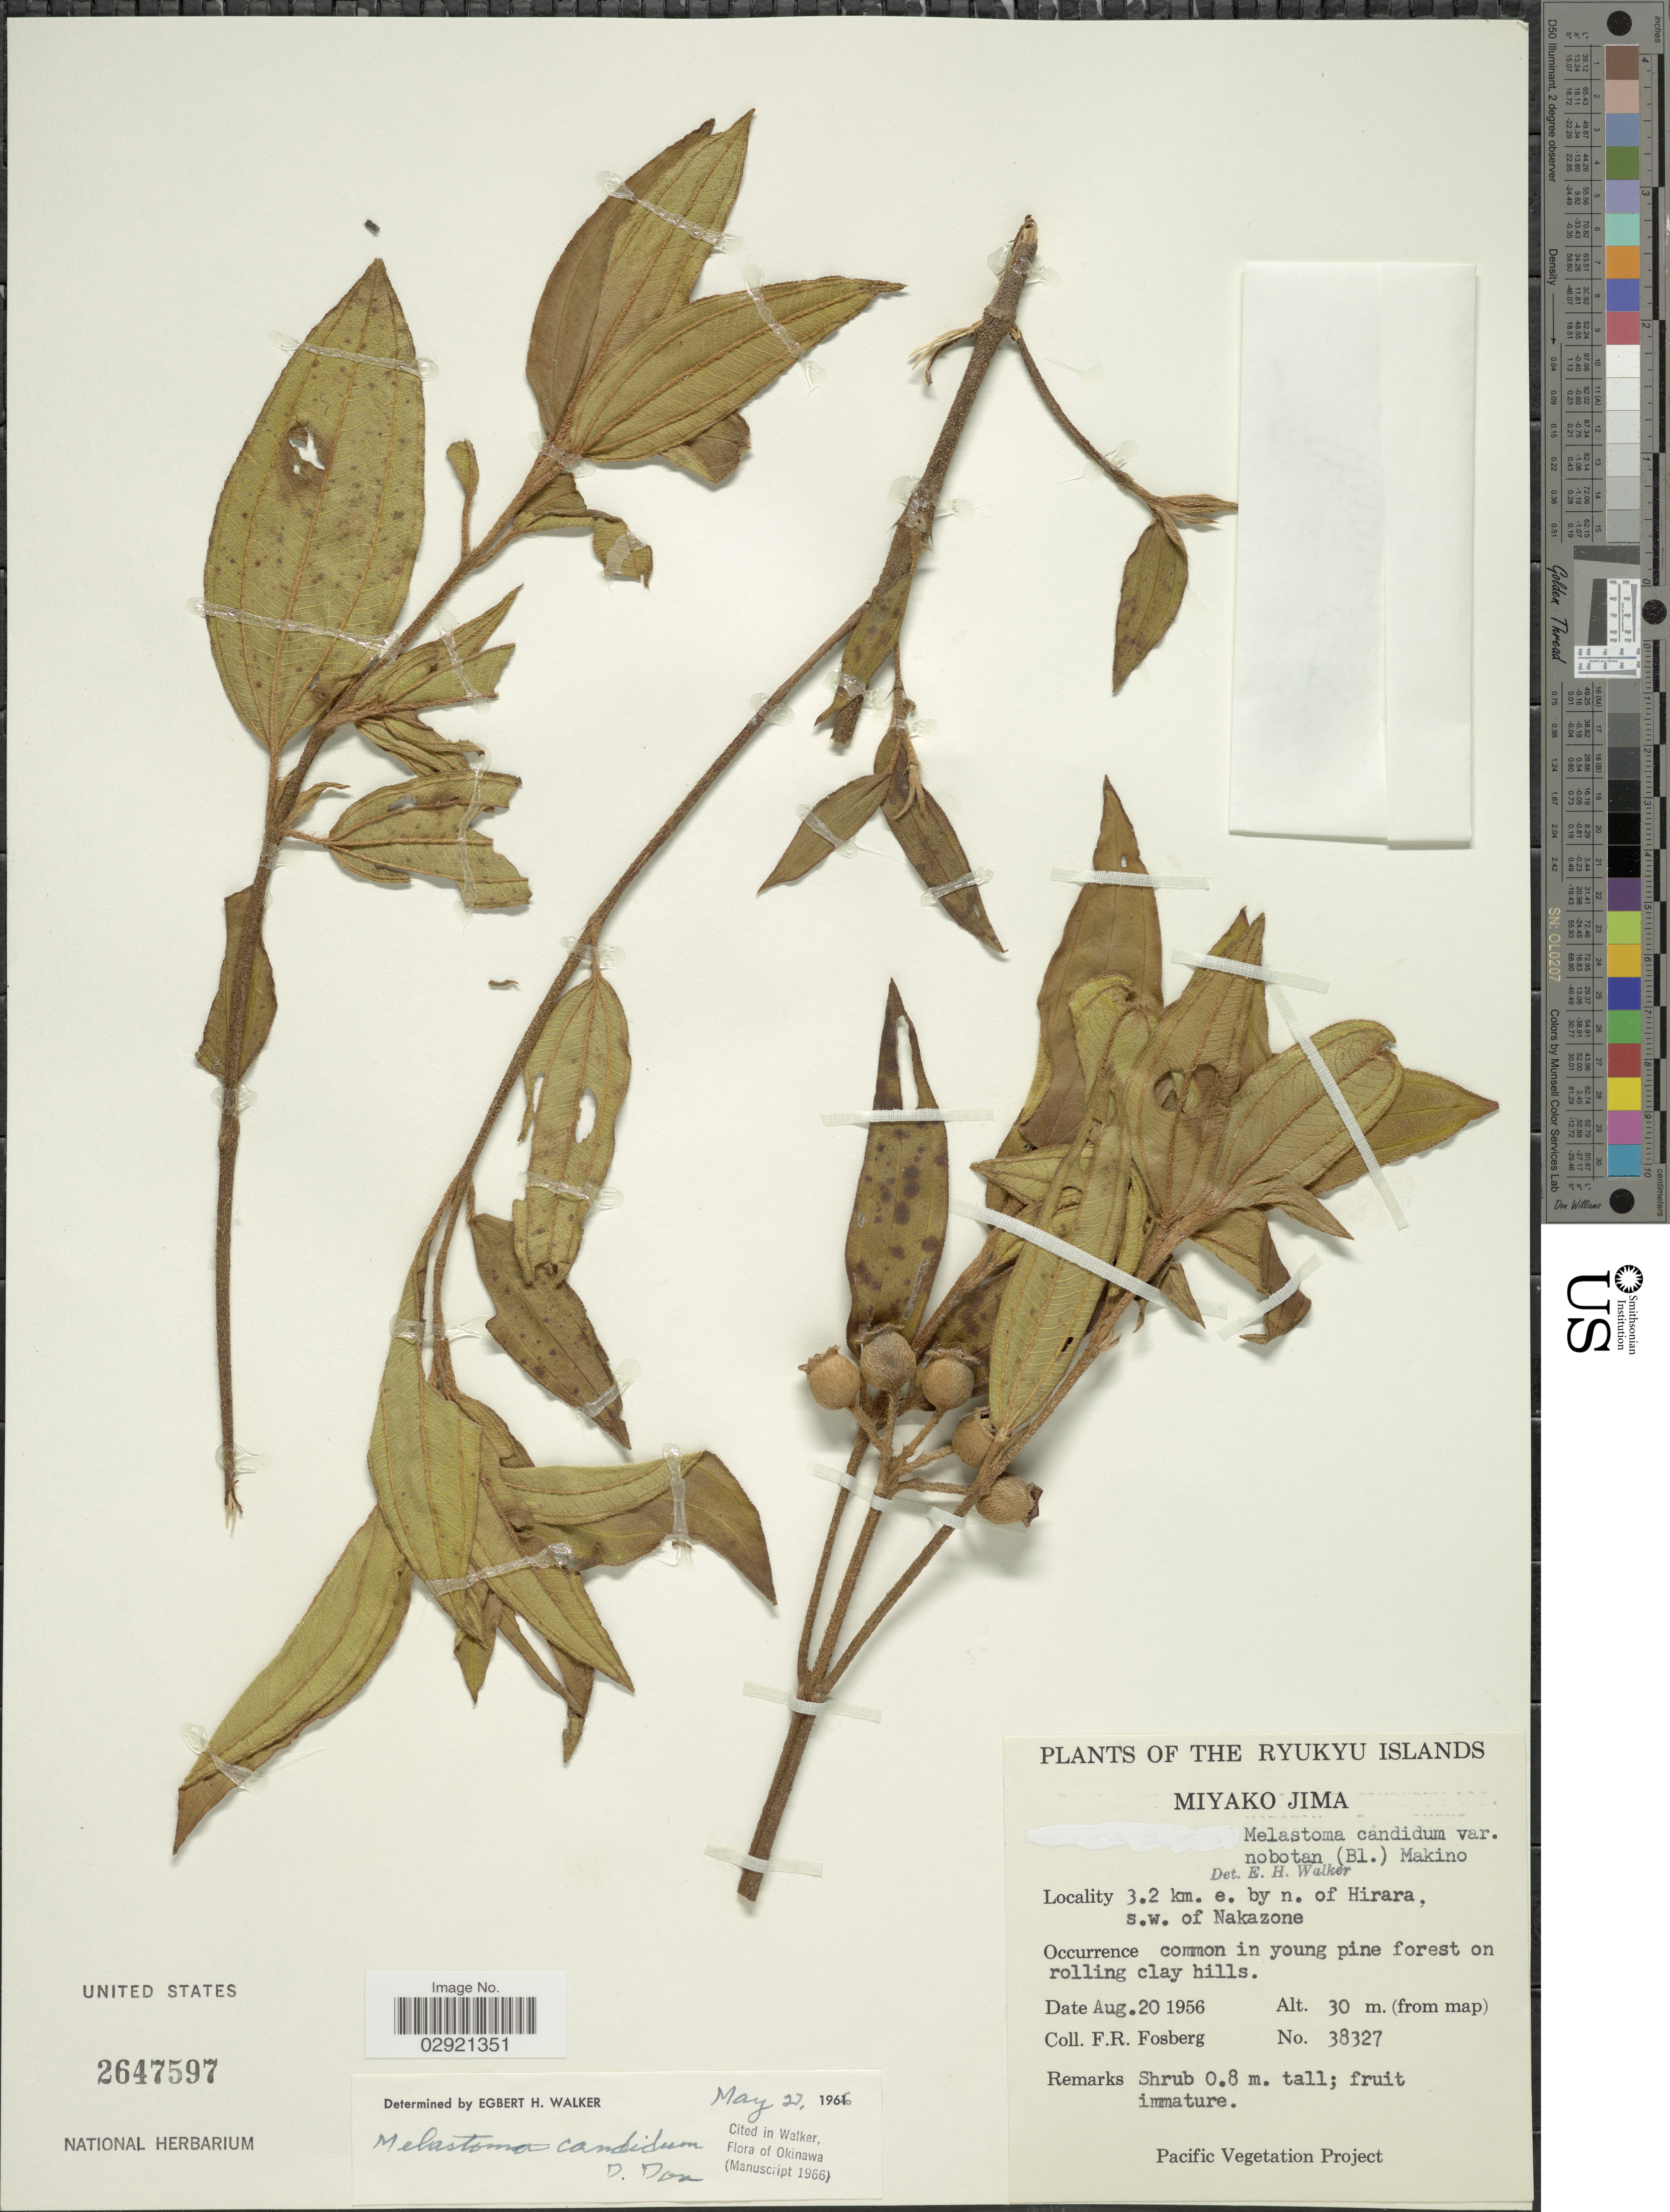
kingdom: Plantae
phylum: Tracheophyta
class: Magnoliopsida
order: Myrtales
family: Melastomataceae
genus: Melastoma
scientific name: Melastoma candidum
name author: D. Don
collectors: F. R. Fosberg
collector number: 38327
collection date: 1956-08-20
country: Japan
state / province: Okinawa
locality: Ryukyu Islands. Miyako Jima. 3.2 km e. by n. of Hirara, s.w. of Nakazone.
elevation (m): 30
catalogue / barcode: US 2647597